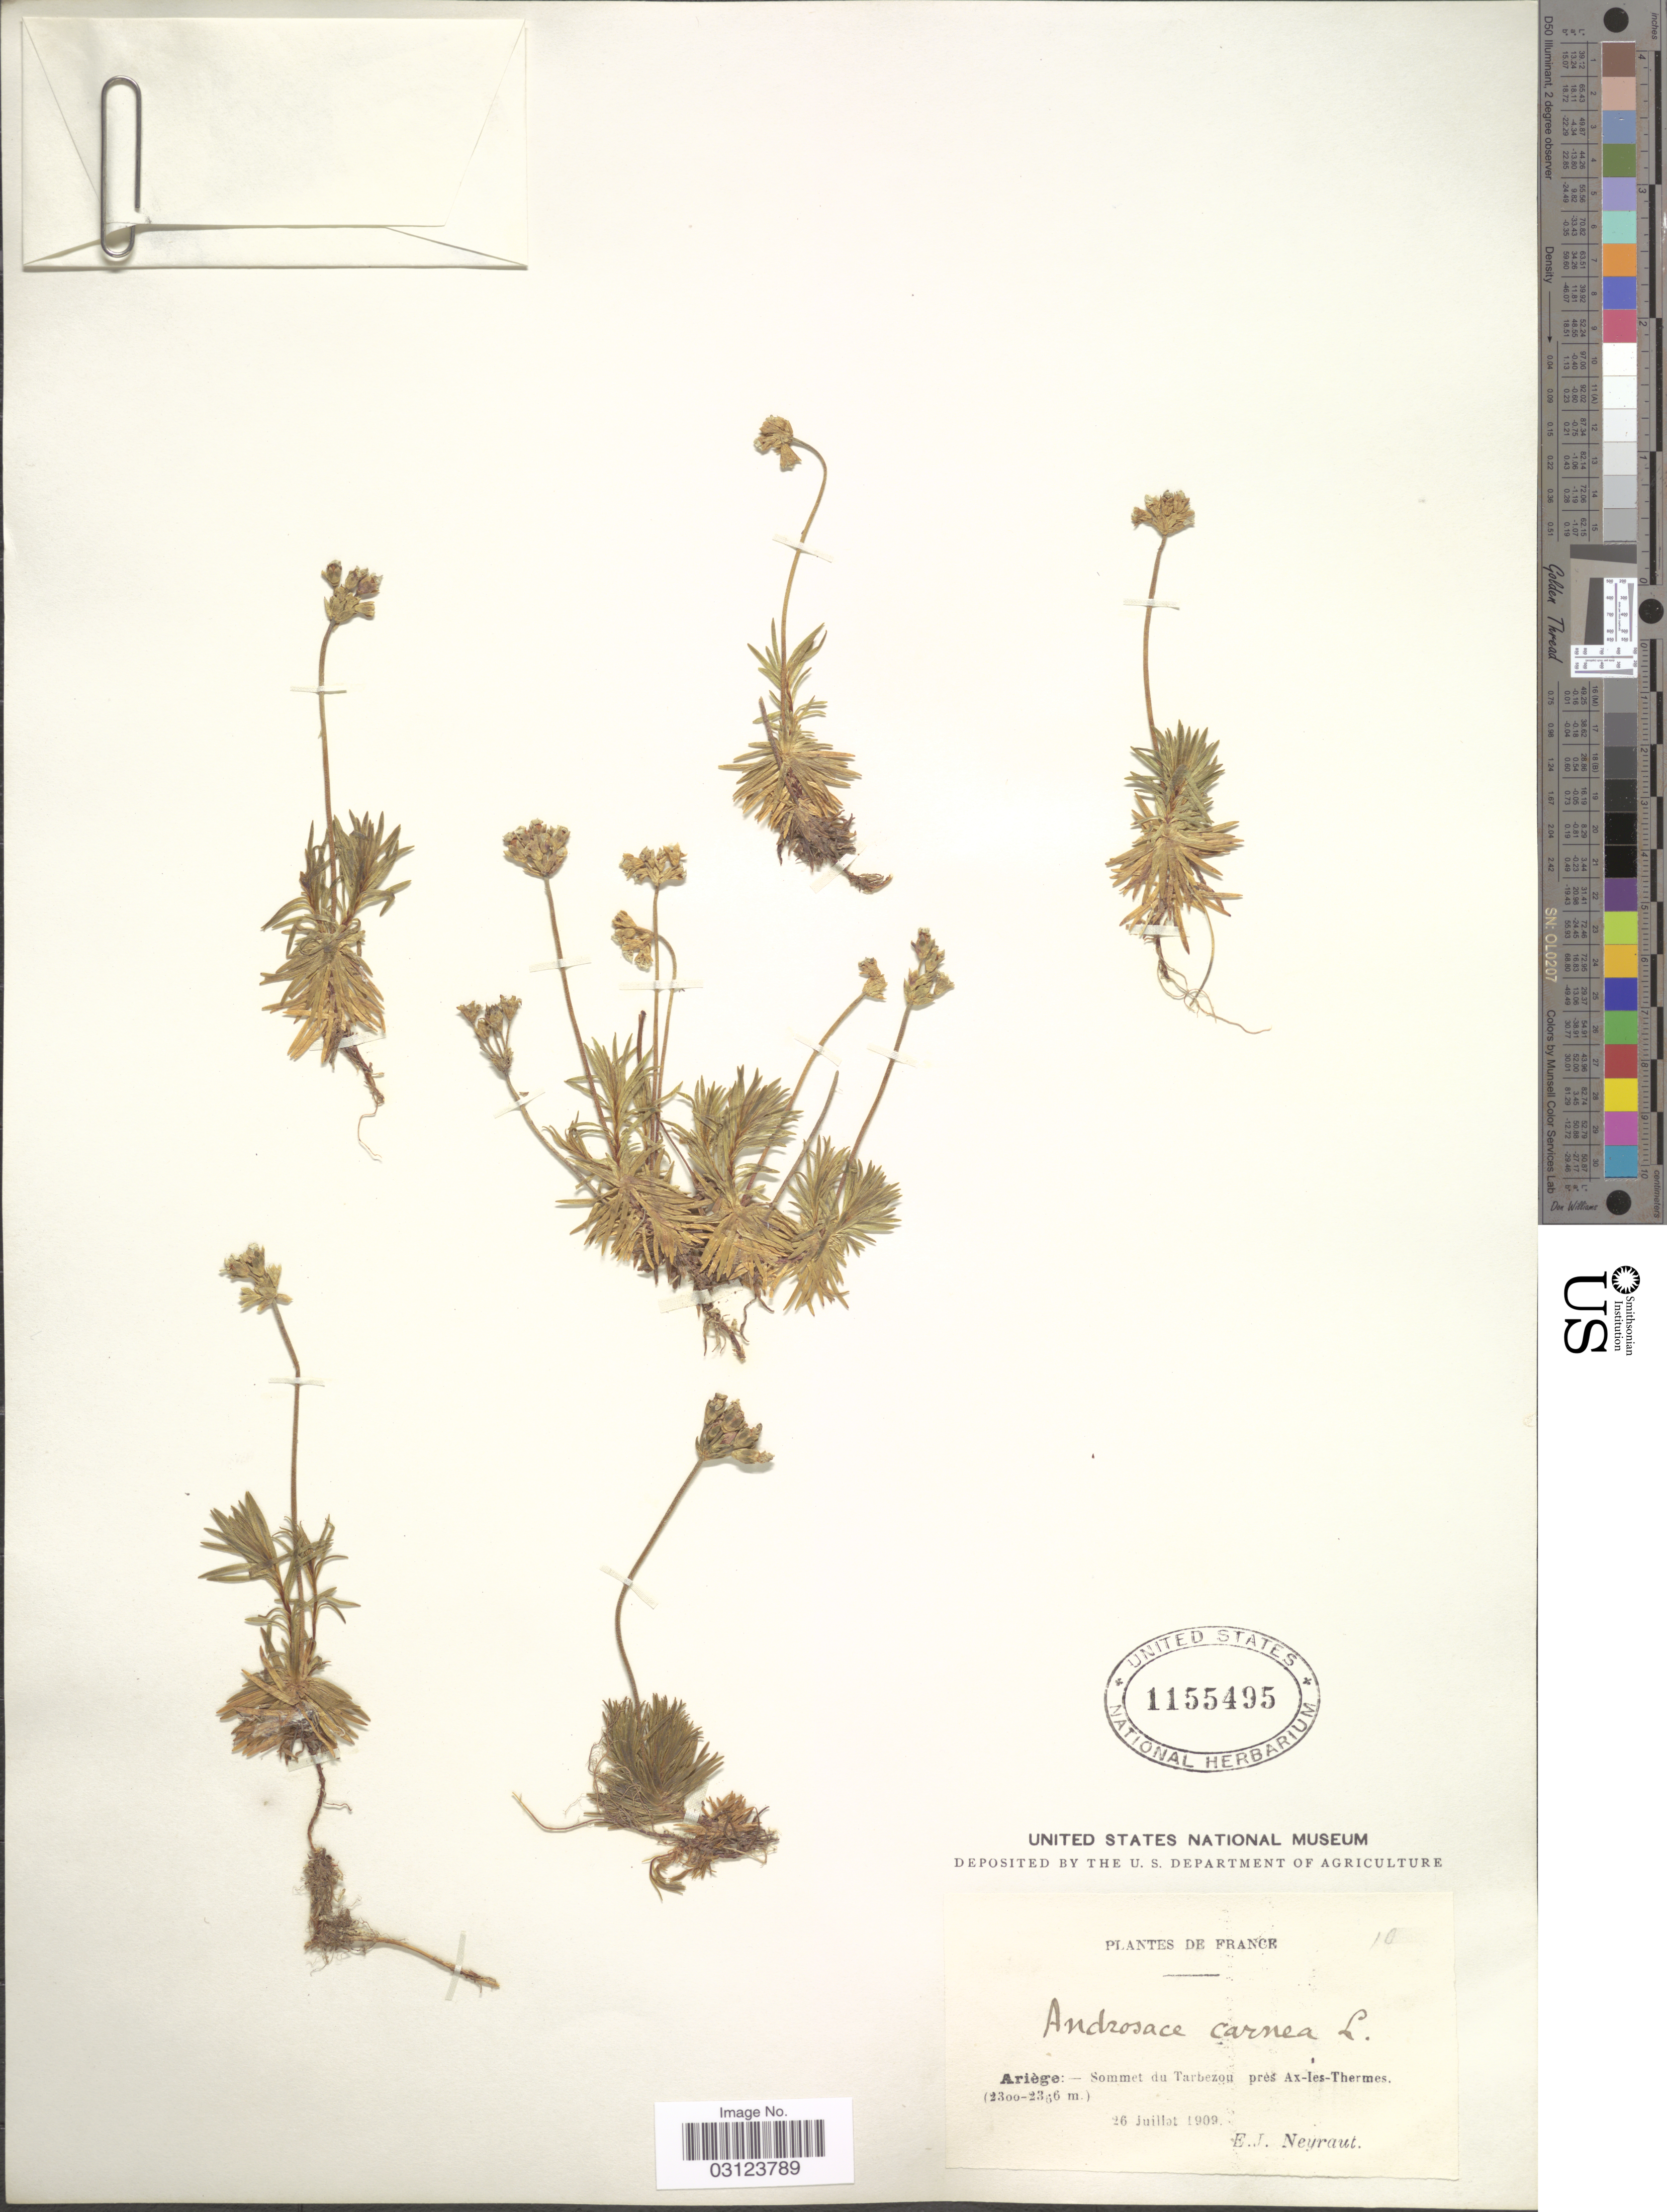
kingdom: Plantae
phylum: Tracheophyta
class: Magnoliopsida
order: Ericales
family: Primulaceae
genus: Androsace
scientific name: Androsace carnea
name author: L.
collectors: E. Neyraut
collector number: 10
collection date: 1909-07-26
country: France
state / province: Occitanie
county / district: Ariège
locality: Ariège: - Sommet du Tarbezou près Ax-les-Thermes.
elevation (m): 2300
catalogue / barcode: US 1155495